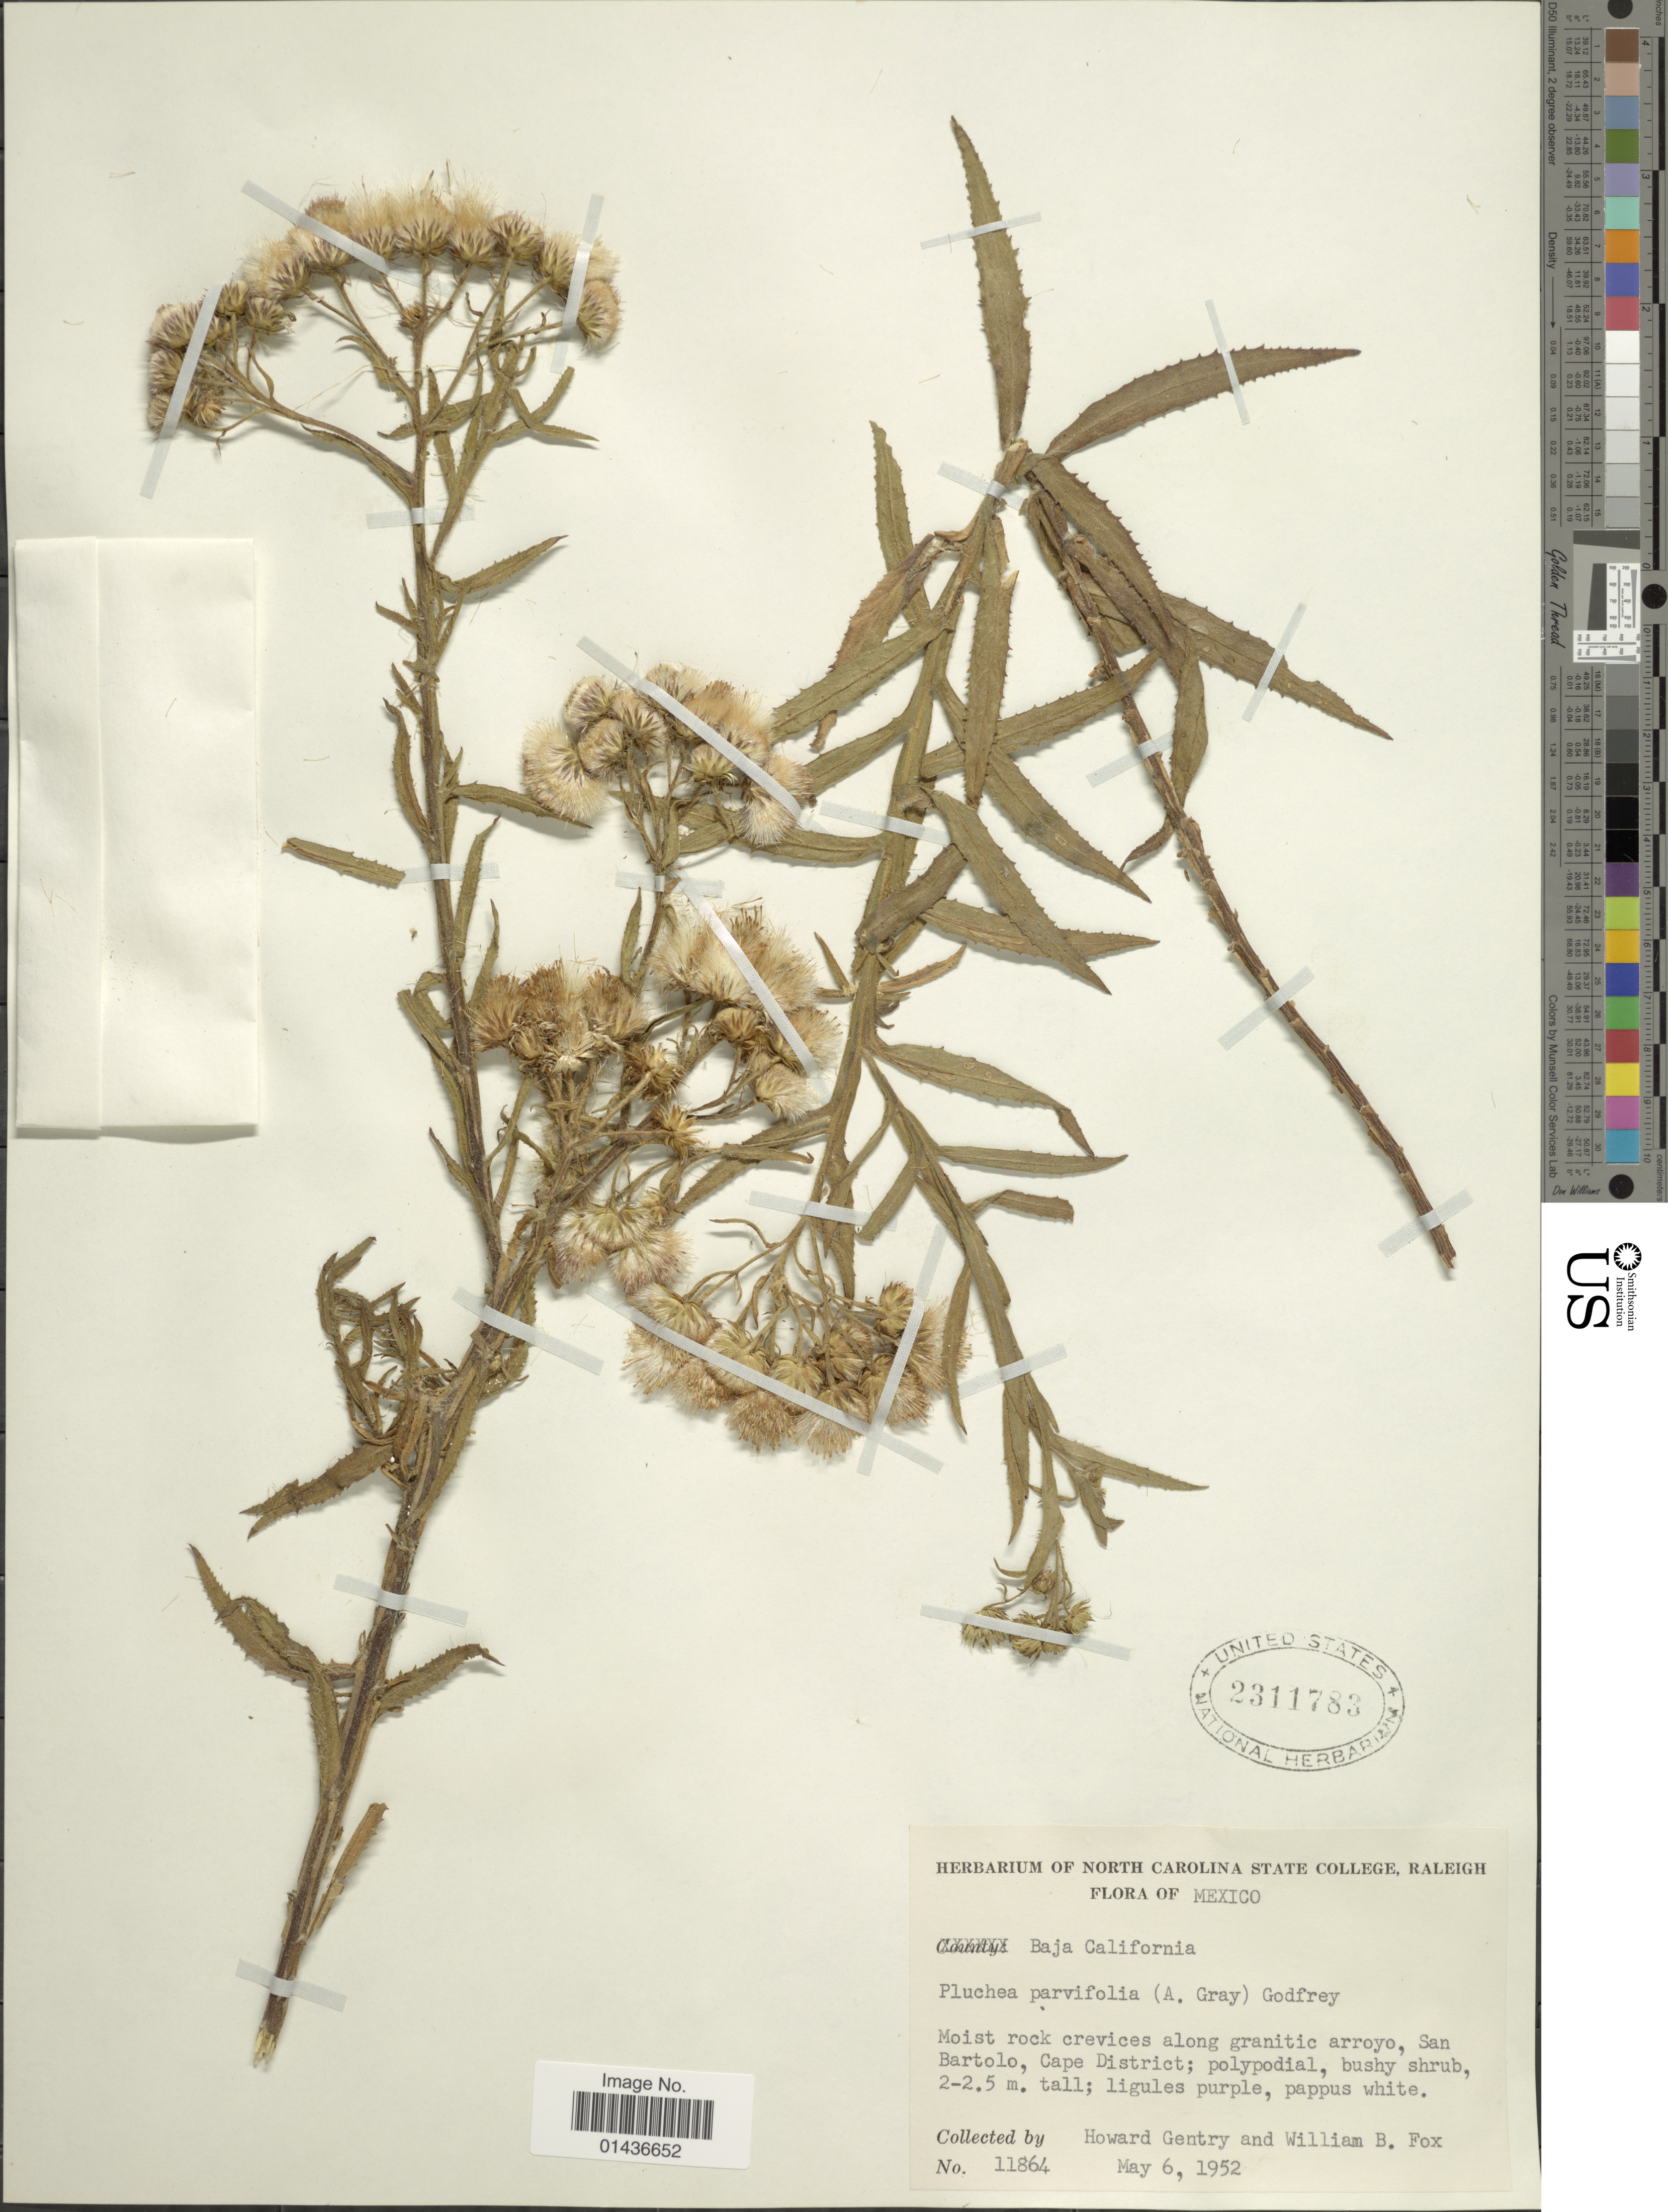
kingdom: Plantae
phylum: Tracheophyta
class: Magnoliopsida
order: Asterales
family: Asteraceae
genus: Pluchea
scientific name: Pluchea parvifolia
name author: (A. Gray) R.K. Godfrey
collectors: H. S. Gentry & W. B. Fox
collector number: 11864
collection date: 1952-05-06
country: Mexico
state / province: Baja California Sur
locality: San Bartolo, Cape District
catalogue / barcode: US 2311783